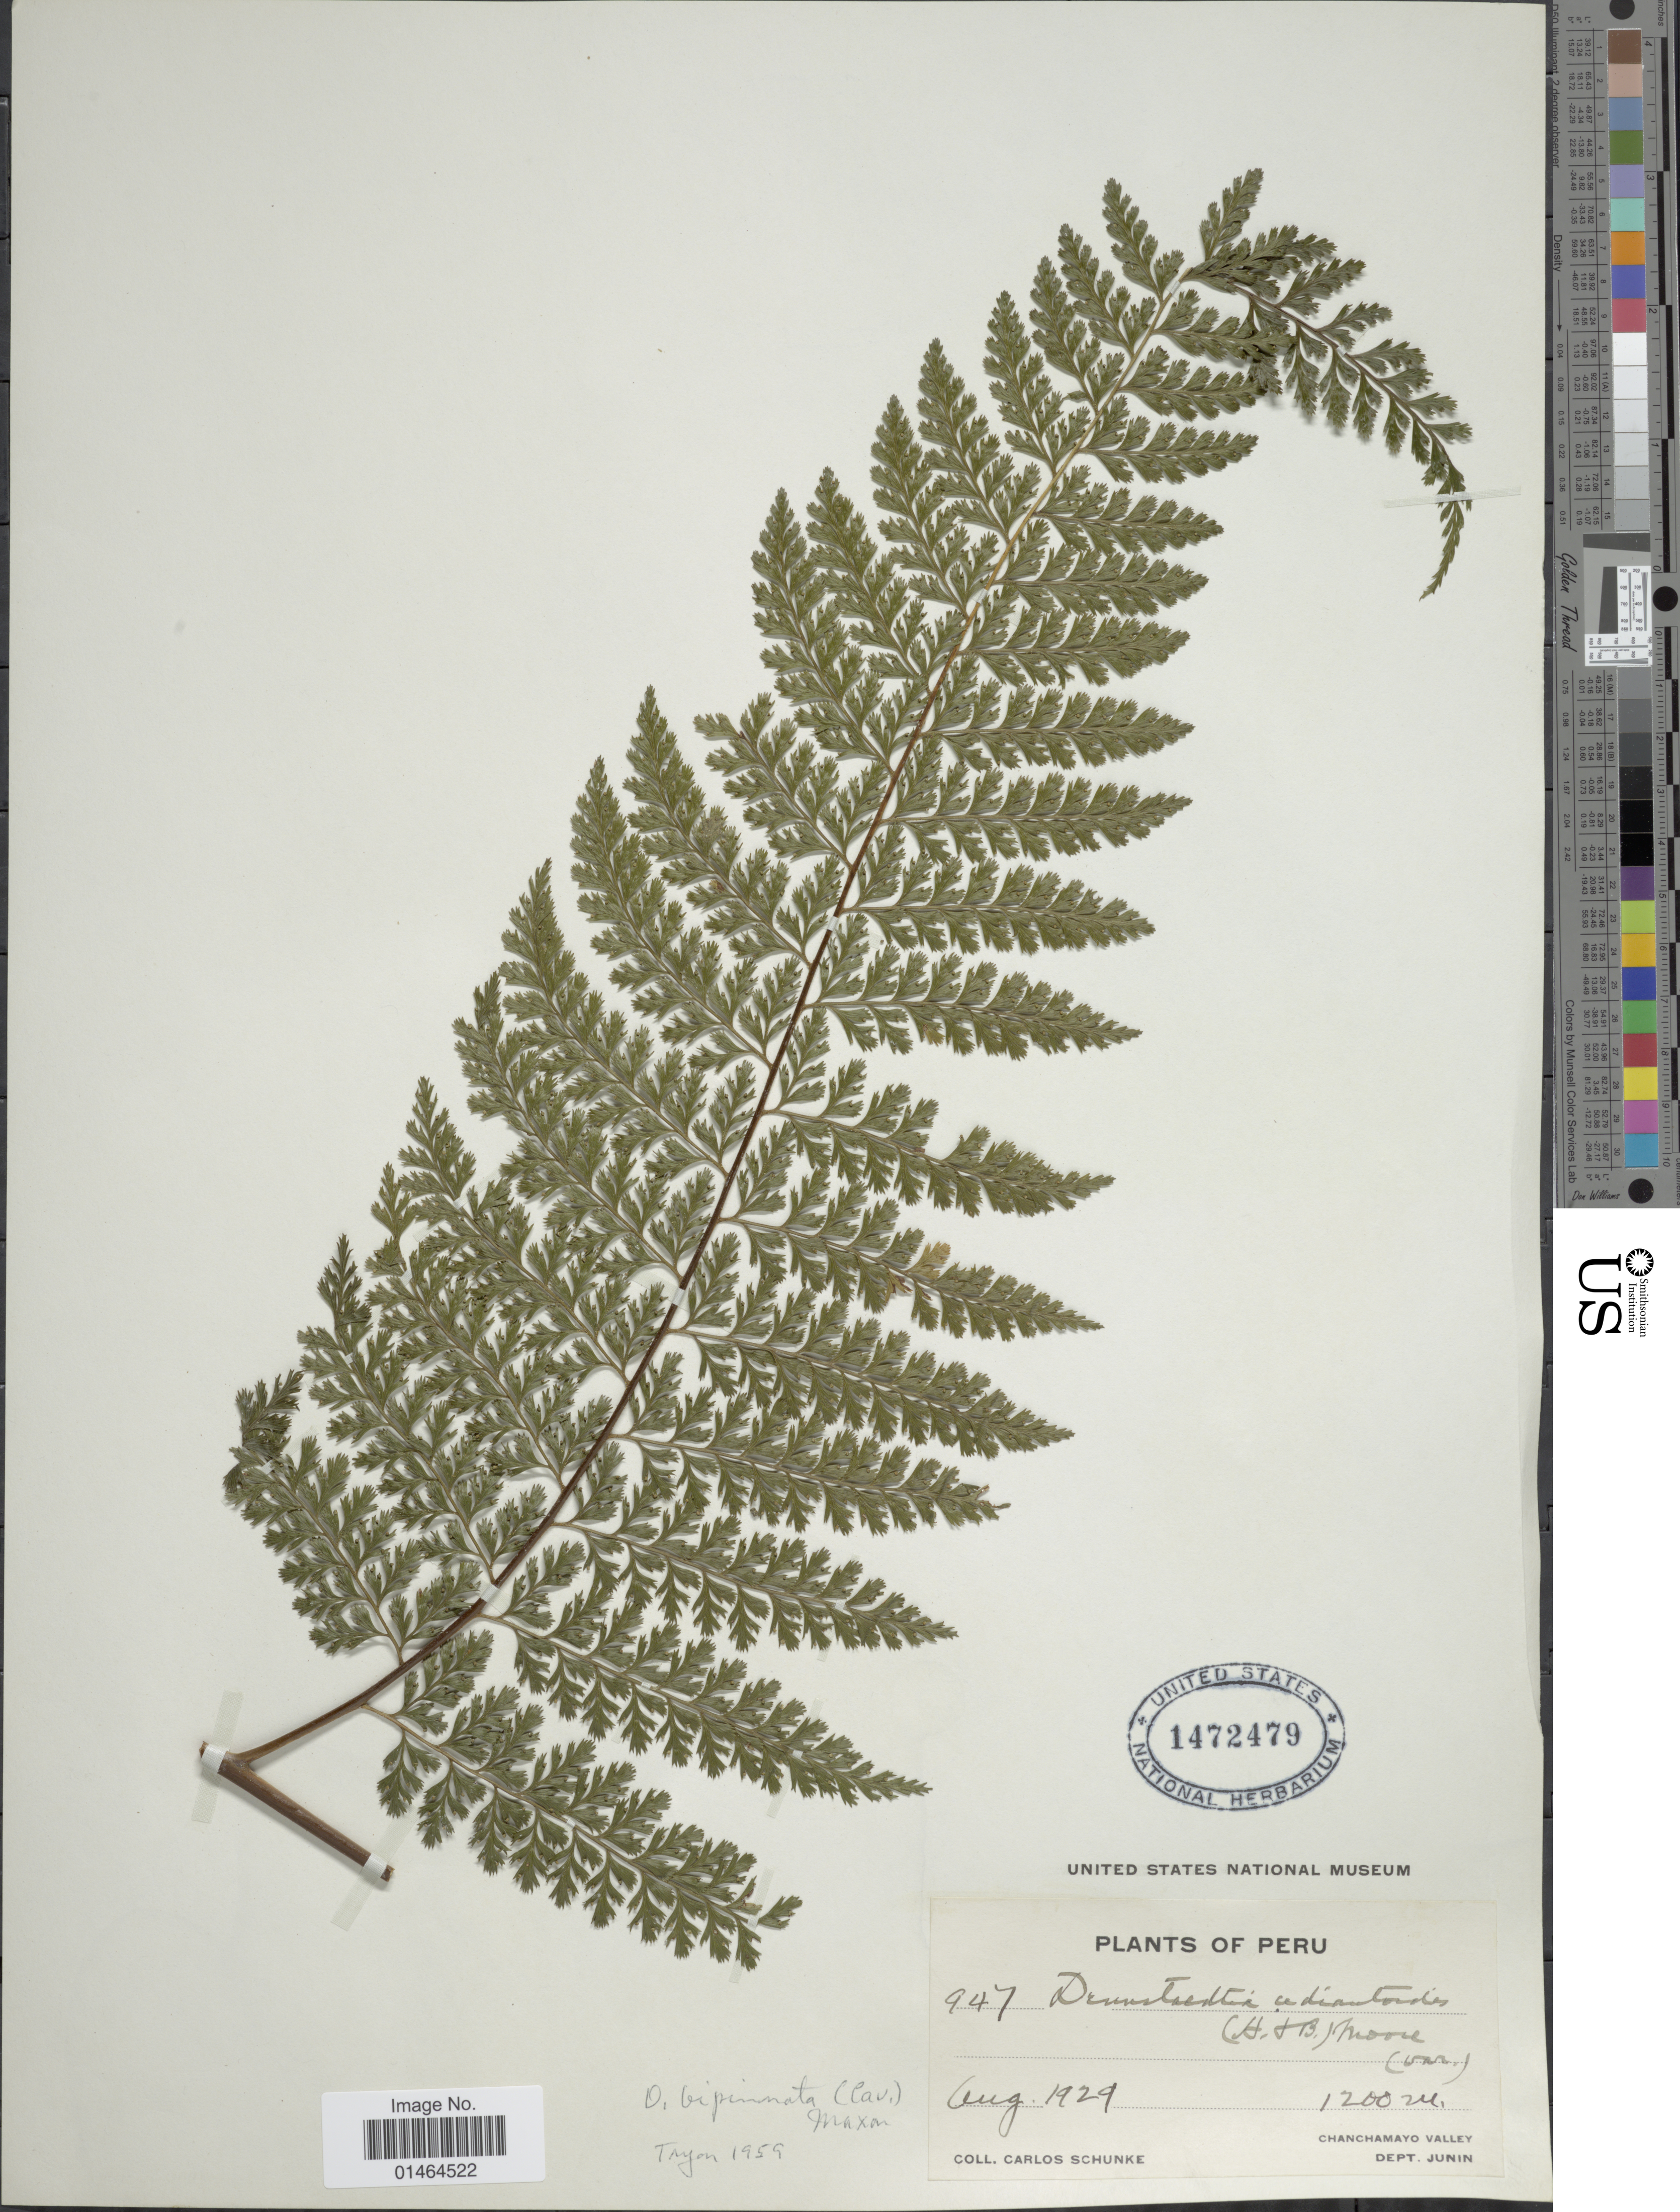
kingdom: Plantae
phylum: Tracheophyta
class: Polypodiopsida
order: Polypodiales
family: Dennstaedtiaceae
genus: Dennstaedtia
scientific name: Dennstaedtia bipinnata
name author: (Cav.) Maxon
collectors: C. Schunke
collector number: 947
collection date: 1929-08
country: Peru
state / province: Junín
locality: Chanchamaya Valley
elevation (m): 1200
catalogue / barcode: US 1472479